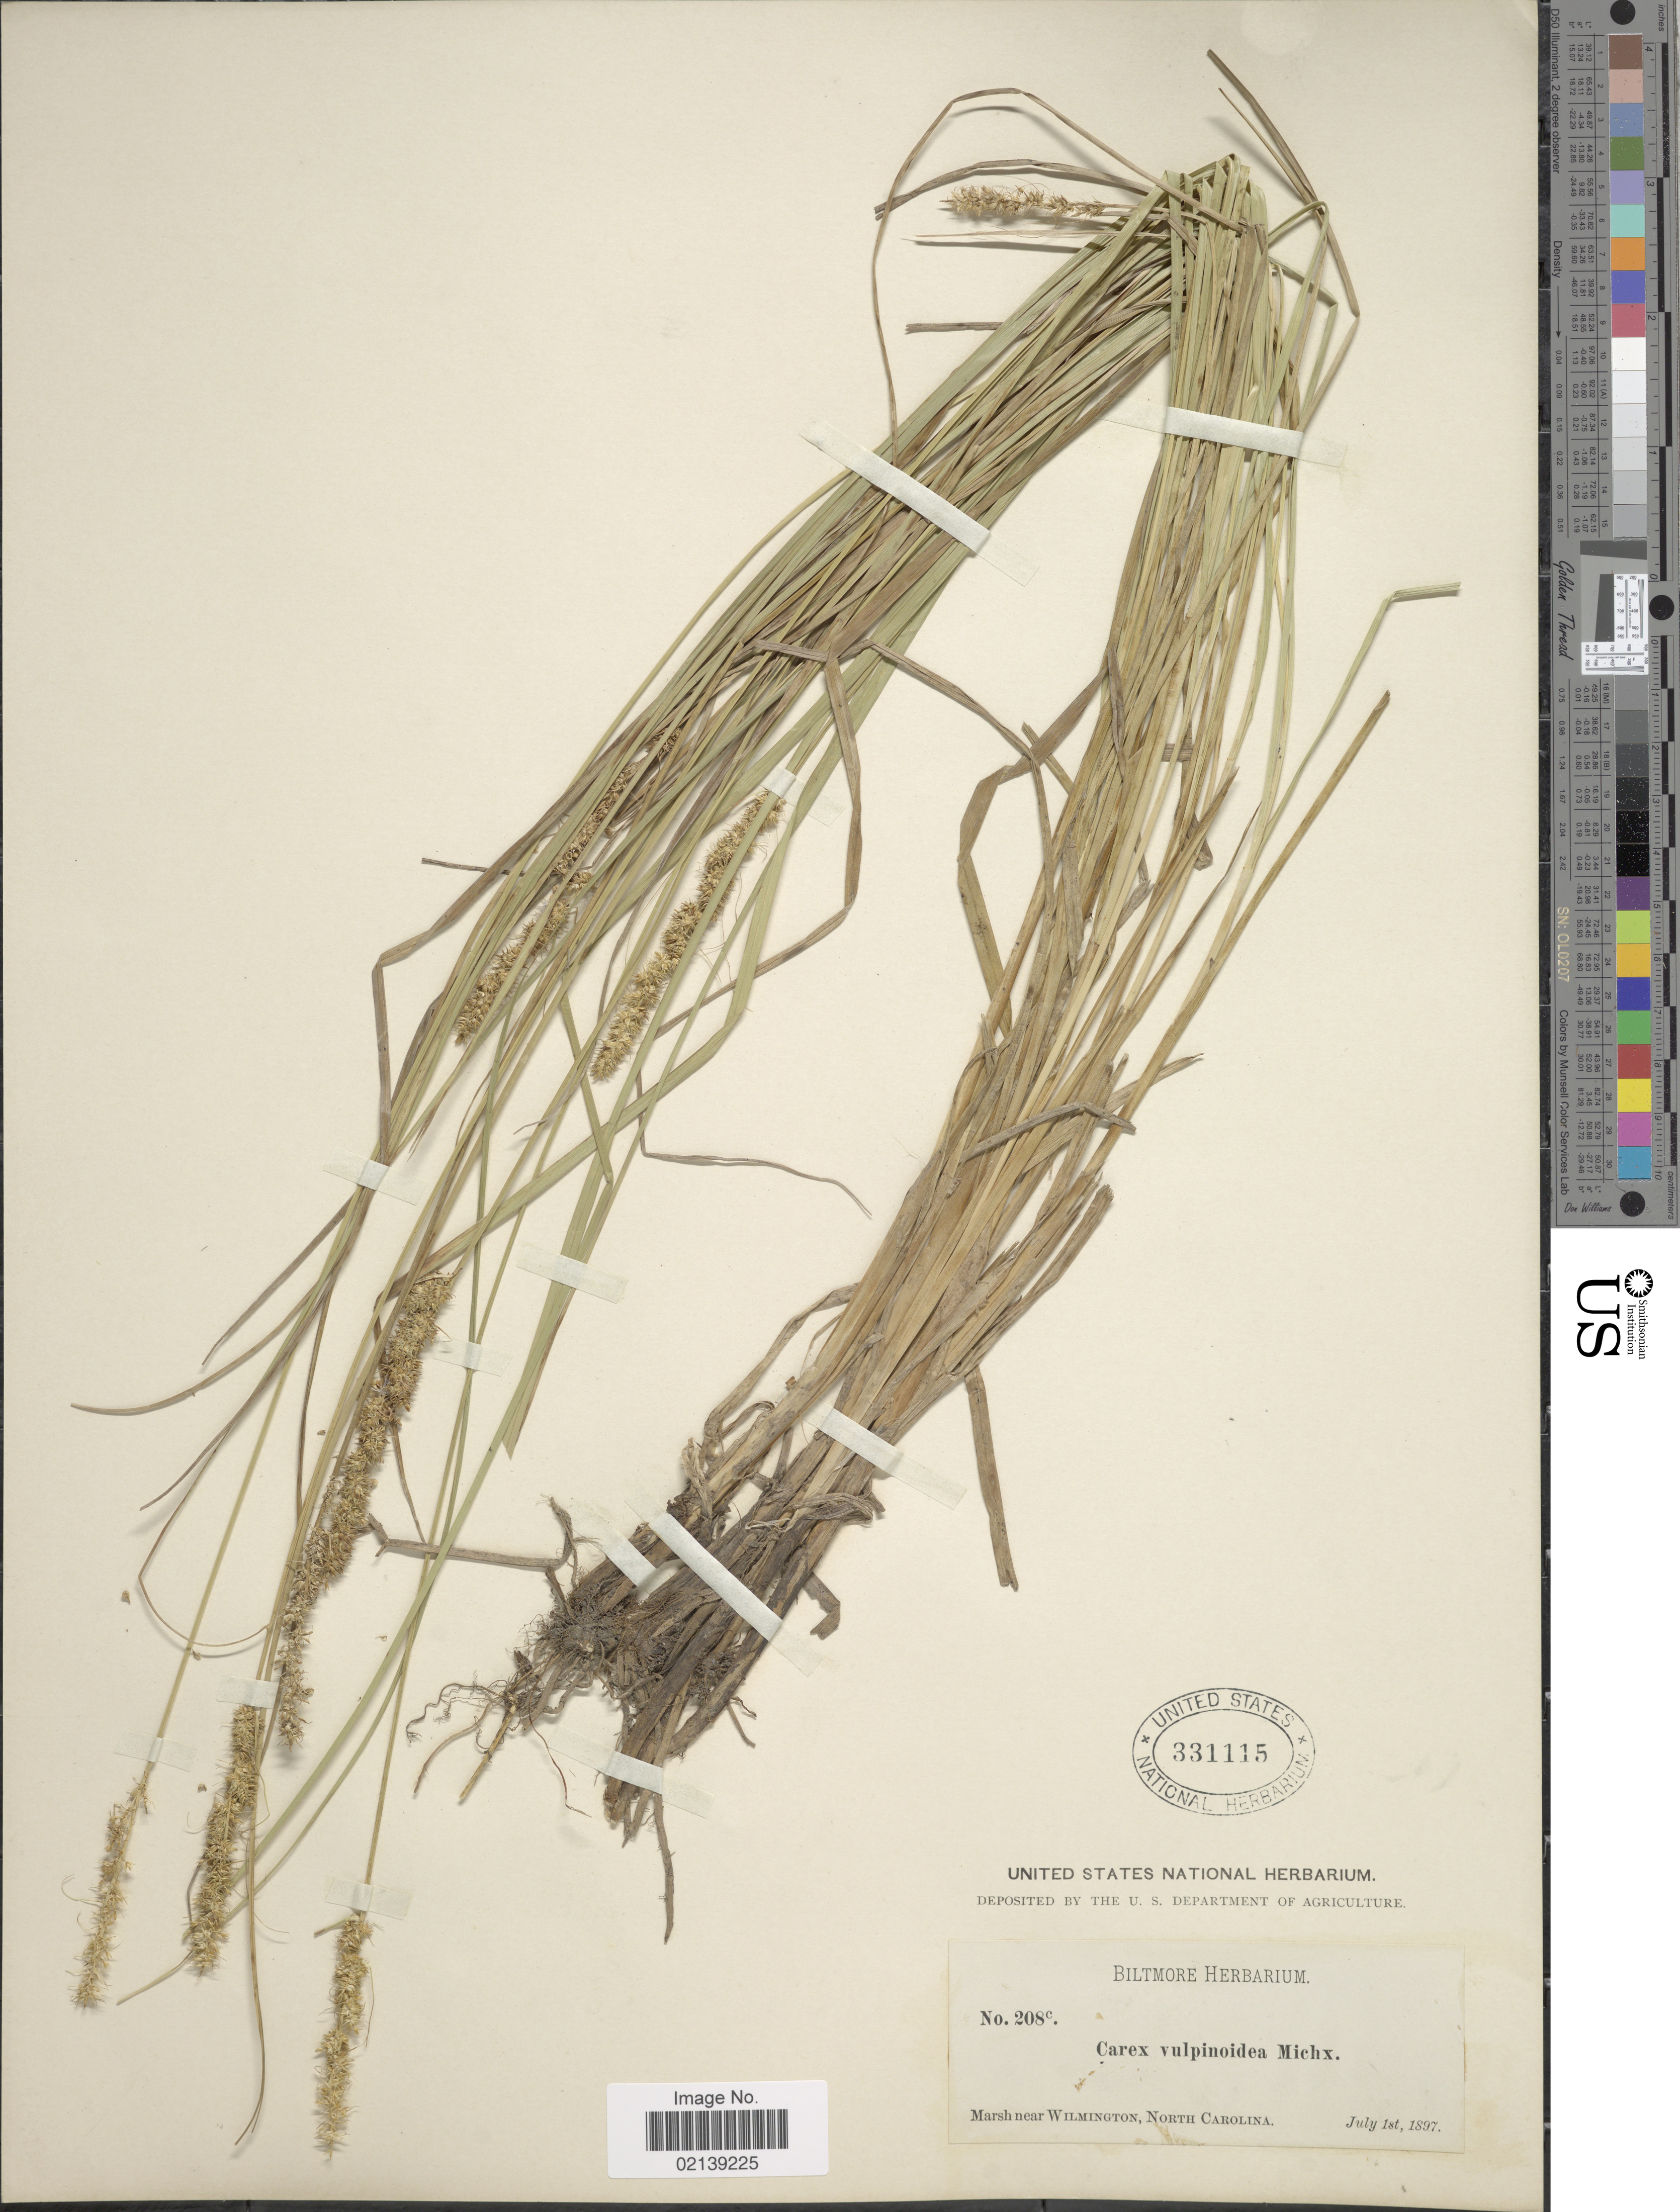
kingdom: Plantae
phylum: Tracheophyta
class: Liliopsida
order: Poales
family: Cyperaceae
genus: Carex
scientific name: Carex vulpinoidea Michx.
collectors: ex herb. Biltmore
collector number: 208c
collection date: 1897-07-01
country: United States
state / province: North Carolina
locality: Marsh near Wilmington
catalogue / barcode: US 331115